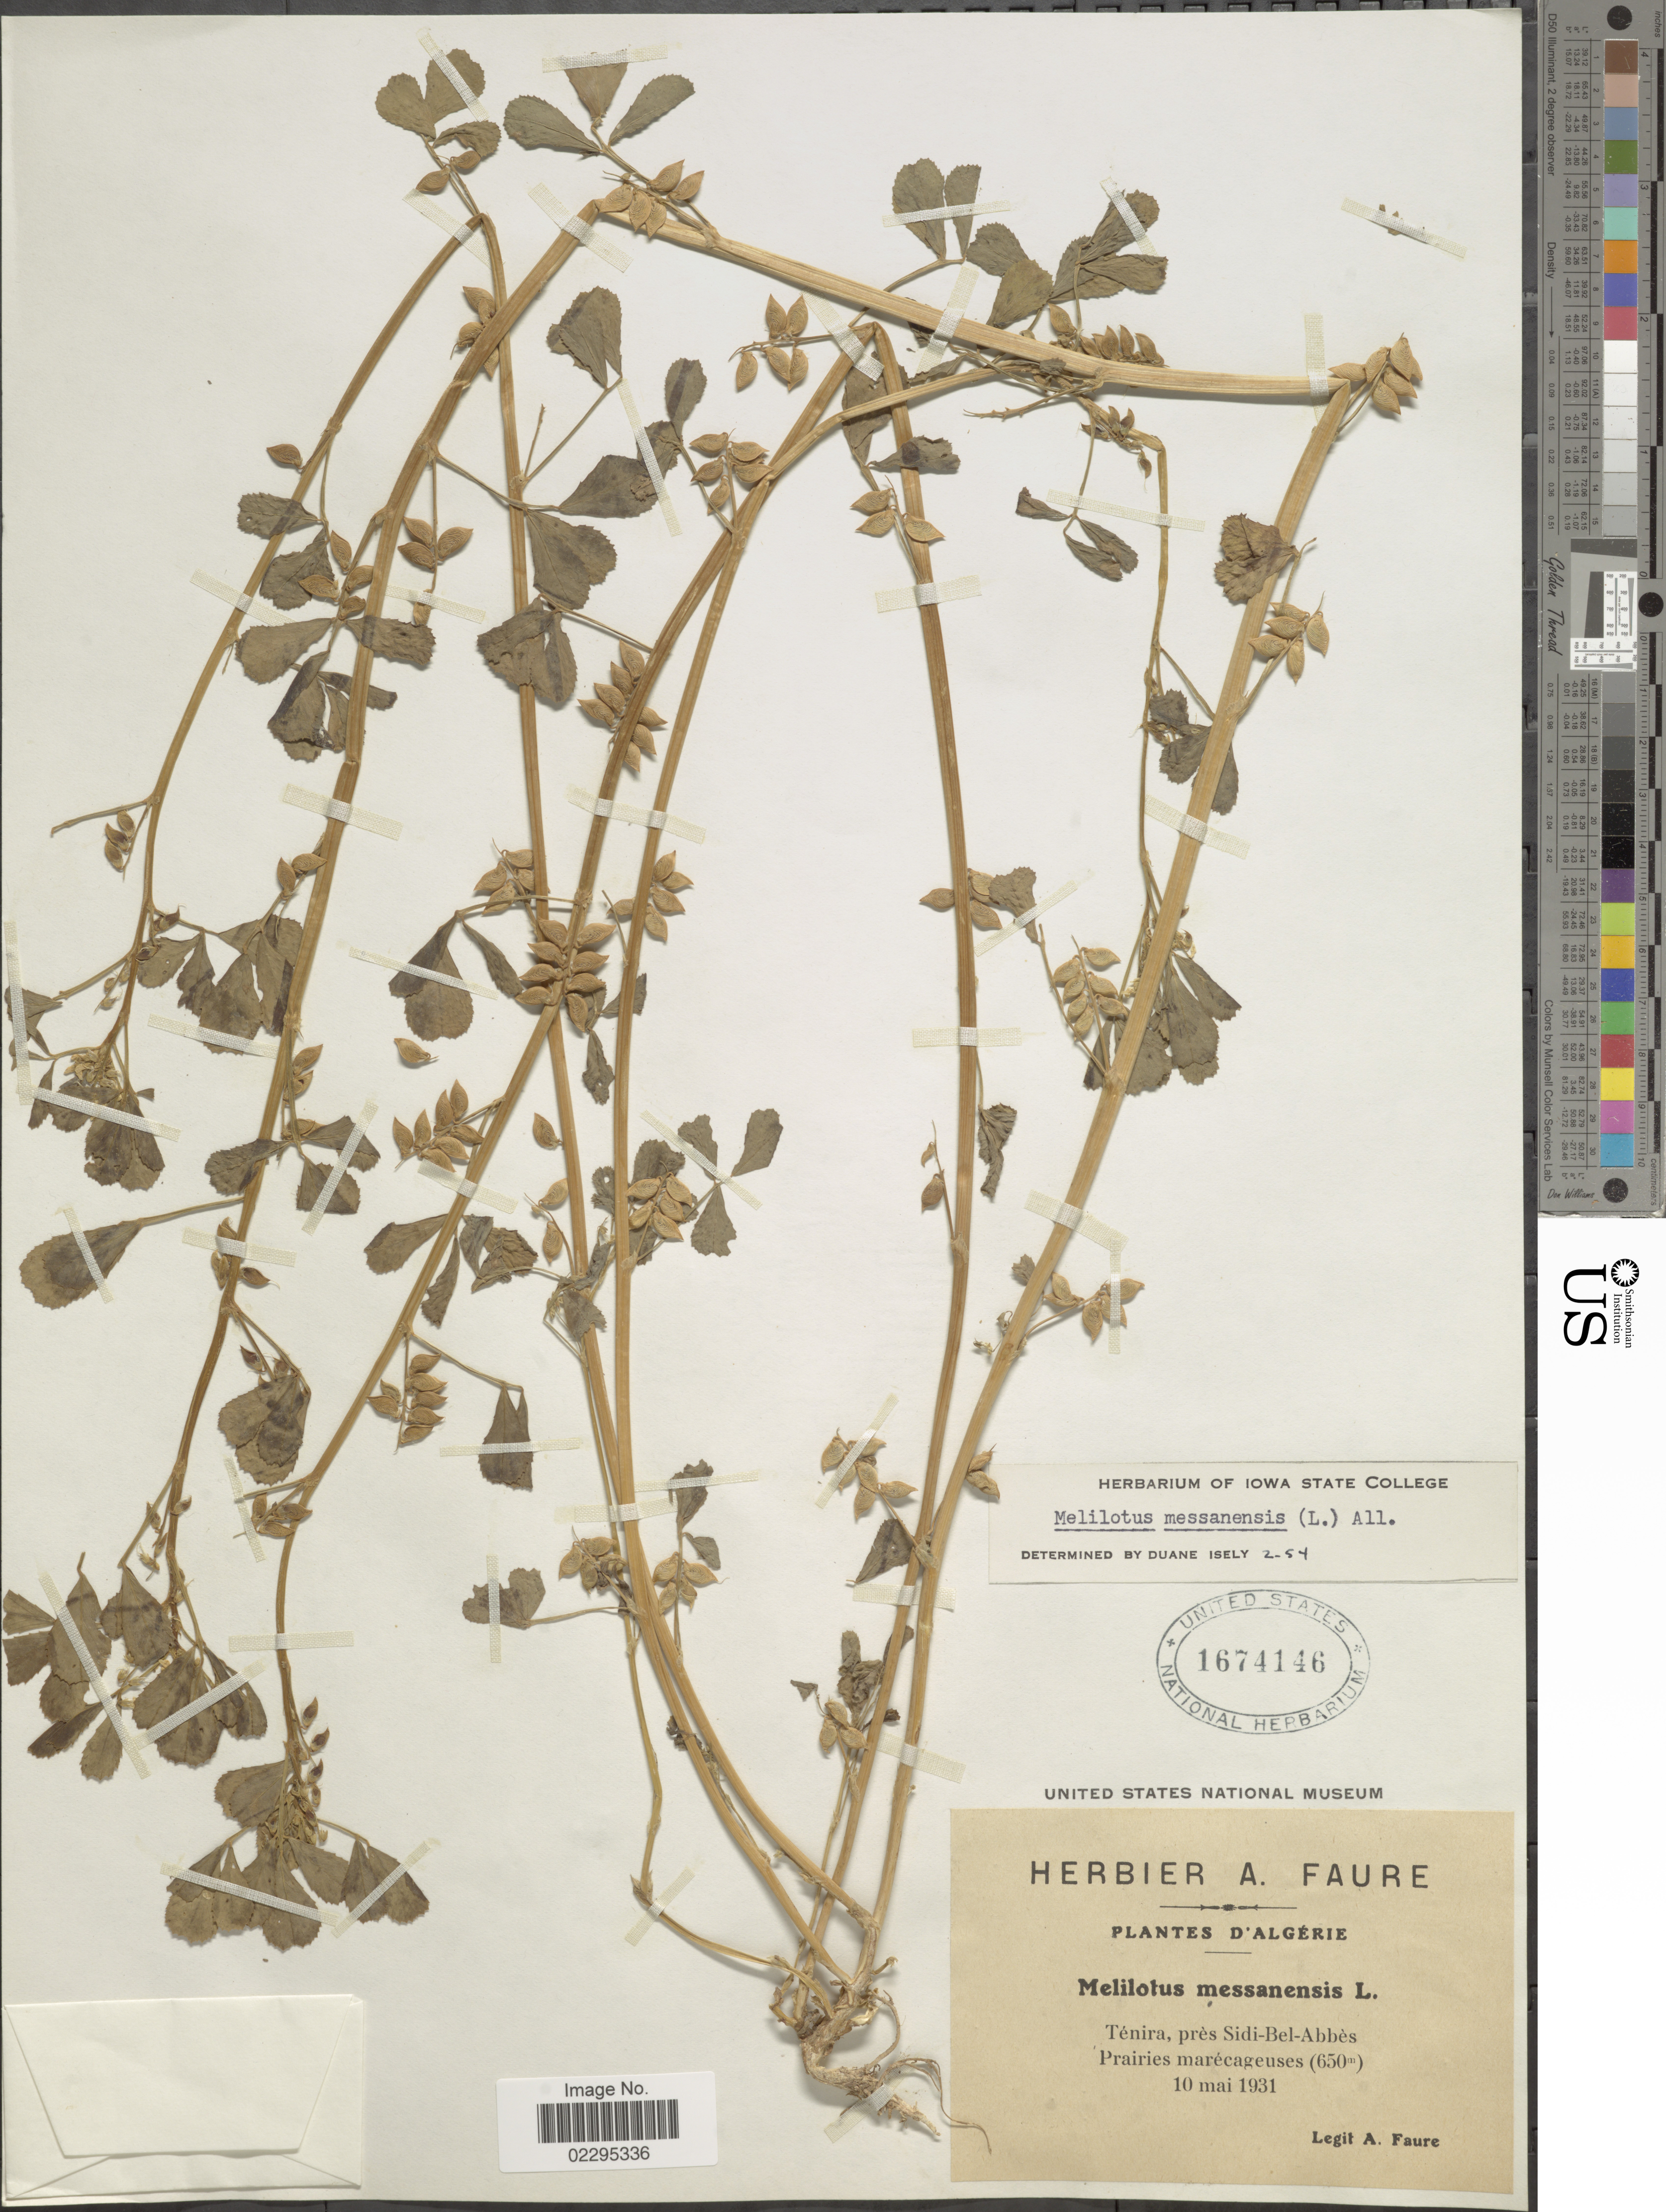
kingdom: Plantae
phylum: Tracheophyta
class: Magnoliopsida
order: Fabales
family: Fabaceae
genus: Melilotus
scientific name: Melilotus messanensis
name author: All.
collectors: A. Faure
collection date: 1931-05-10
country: Algeria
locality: Tenira, pres Sidi-Bel- Abbes , Prairies marecageuses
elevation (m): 650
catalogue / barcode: US 1674146